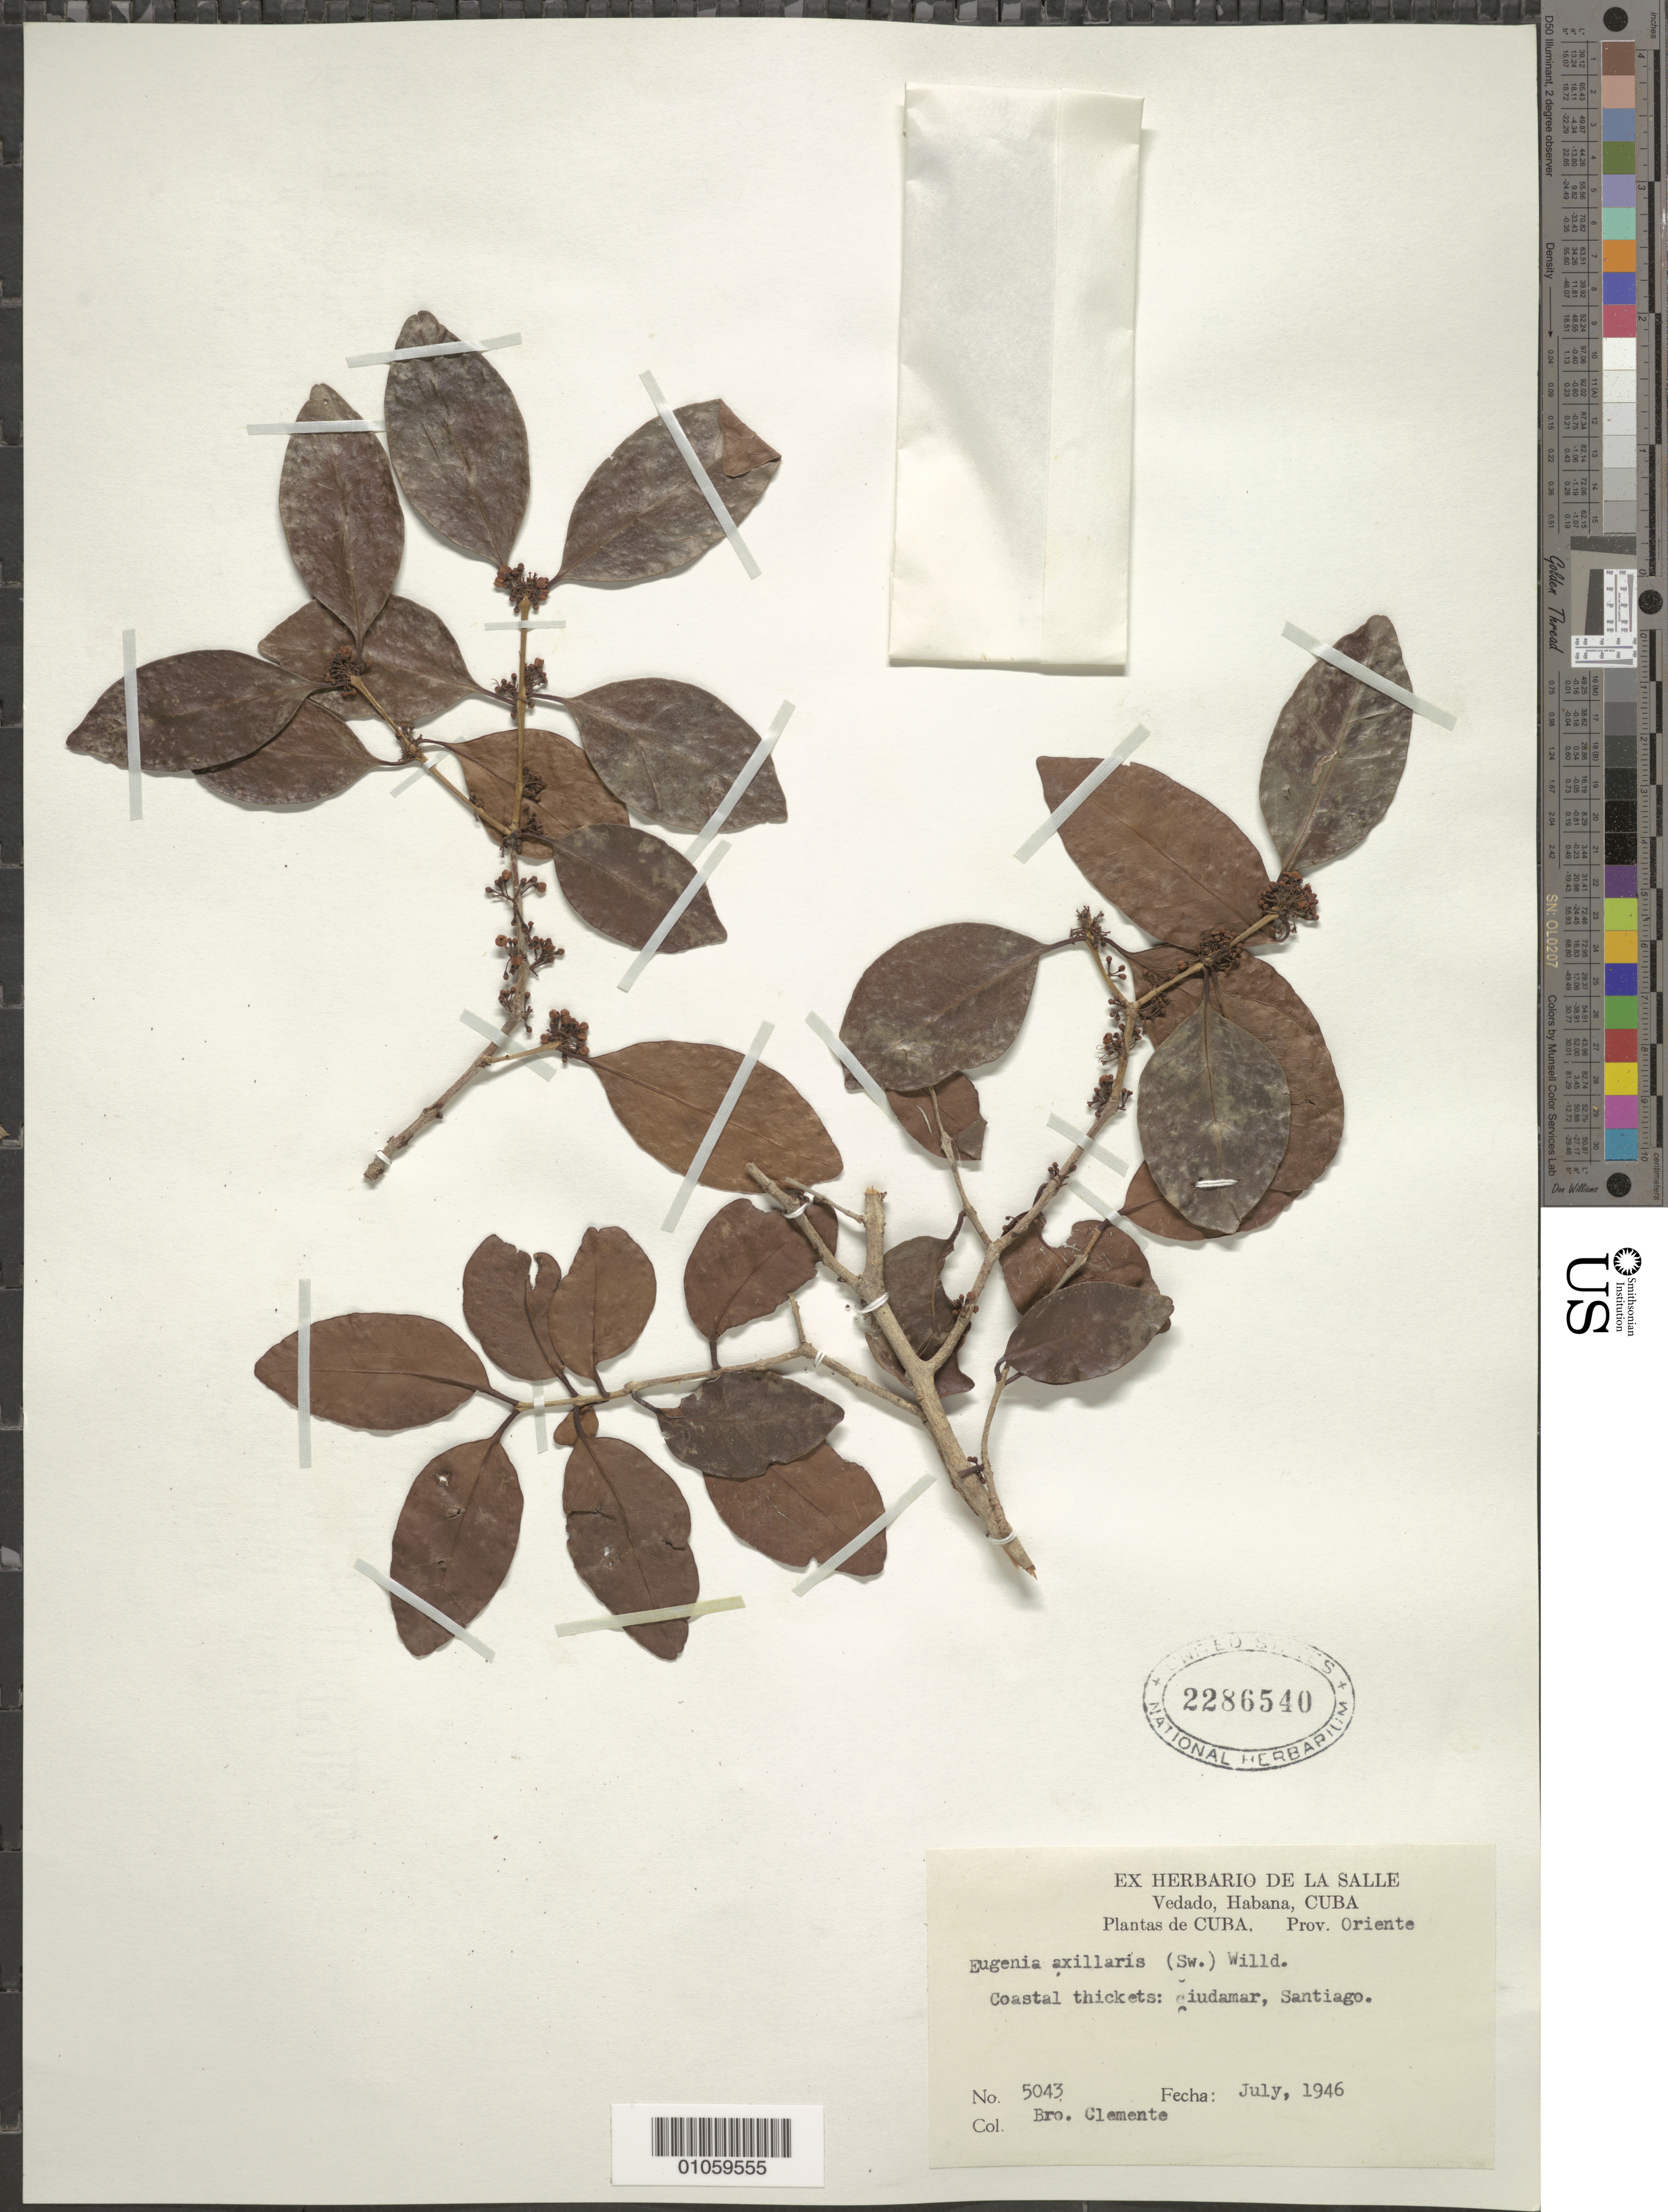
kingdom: Plantae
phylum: Tracheophyta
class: Magnoliopsida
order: Myrtales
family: Myrtaceae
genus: Eugenia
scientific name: Eugenia axillaris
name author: (Sw.) Willd.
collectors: Bro. Clemente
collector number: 5043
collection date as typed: Jul 1946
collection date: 1946-07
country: Cuba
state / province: Santiago de Cuba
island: Cuba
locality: Ciudamar, Santiago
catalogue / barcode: US 2286540